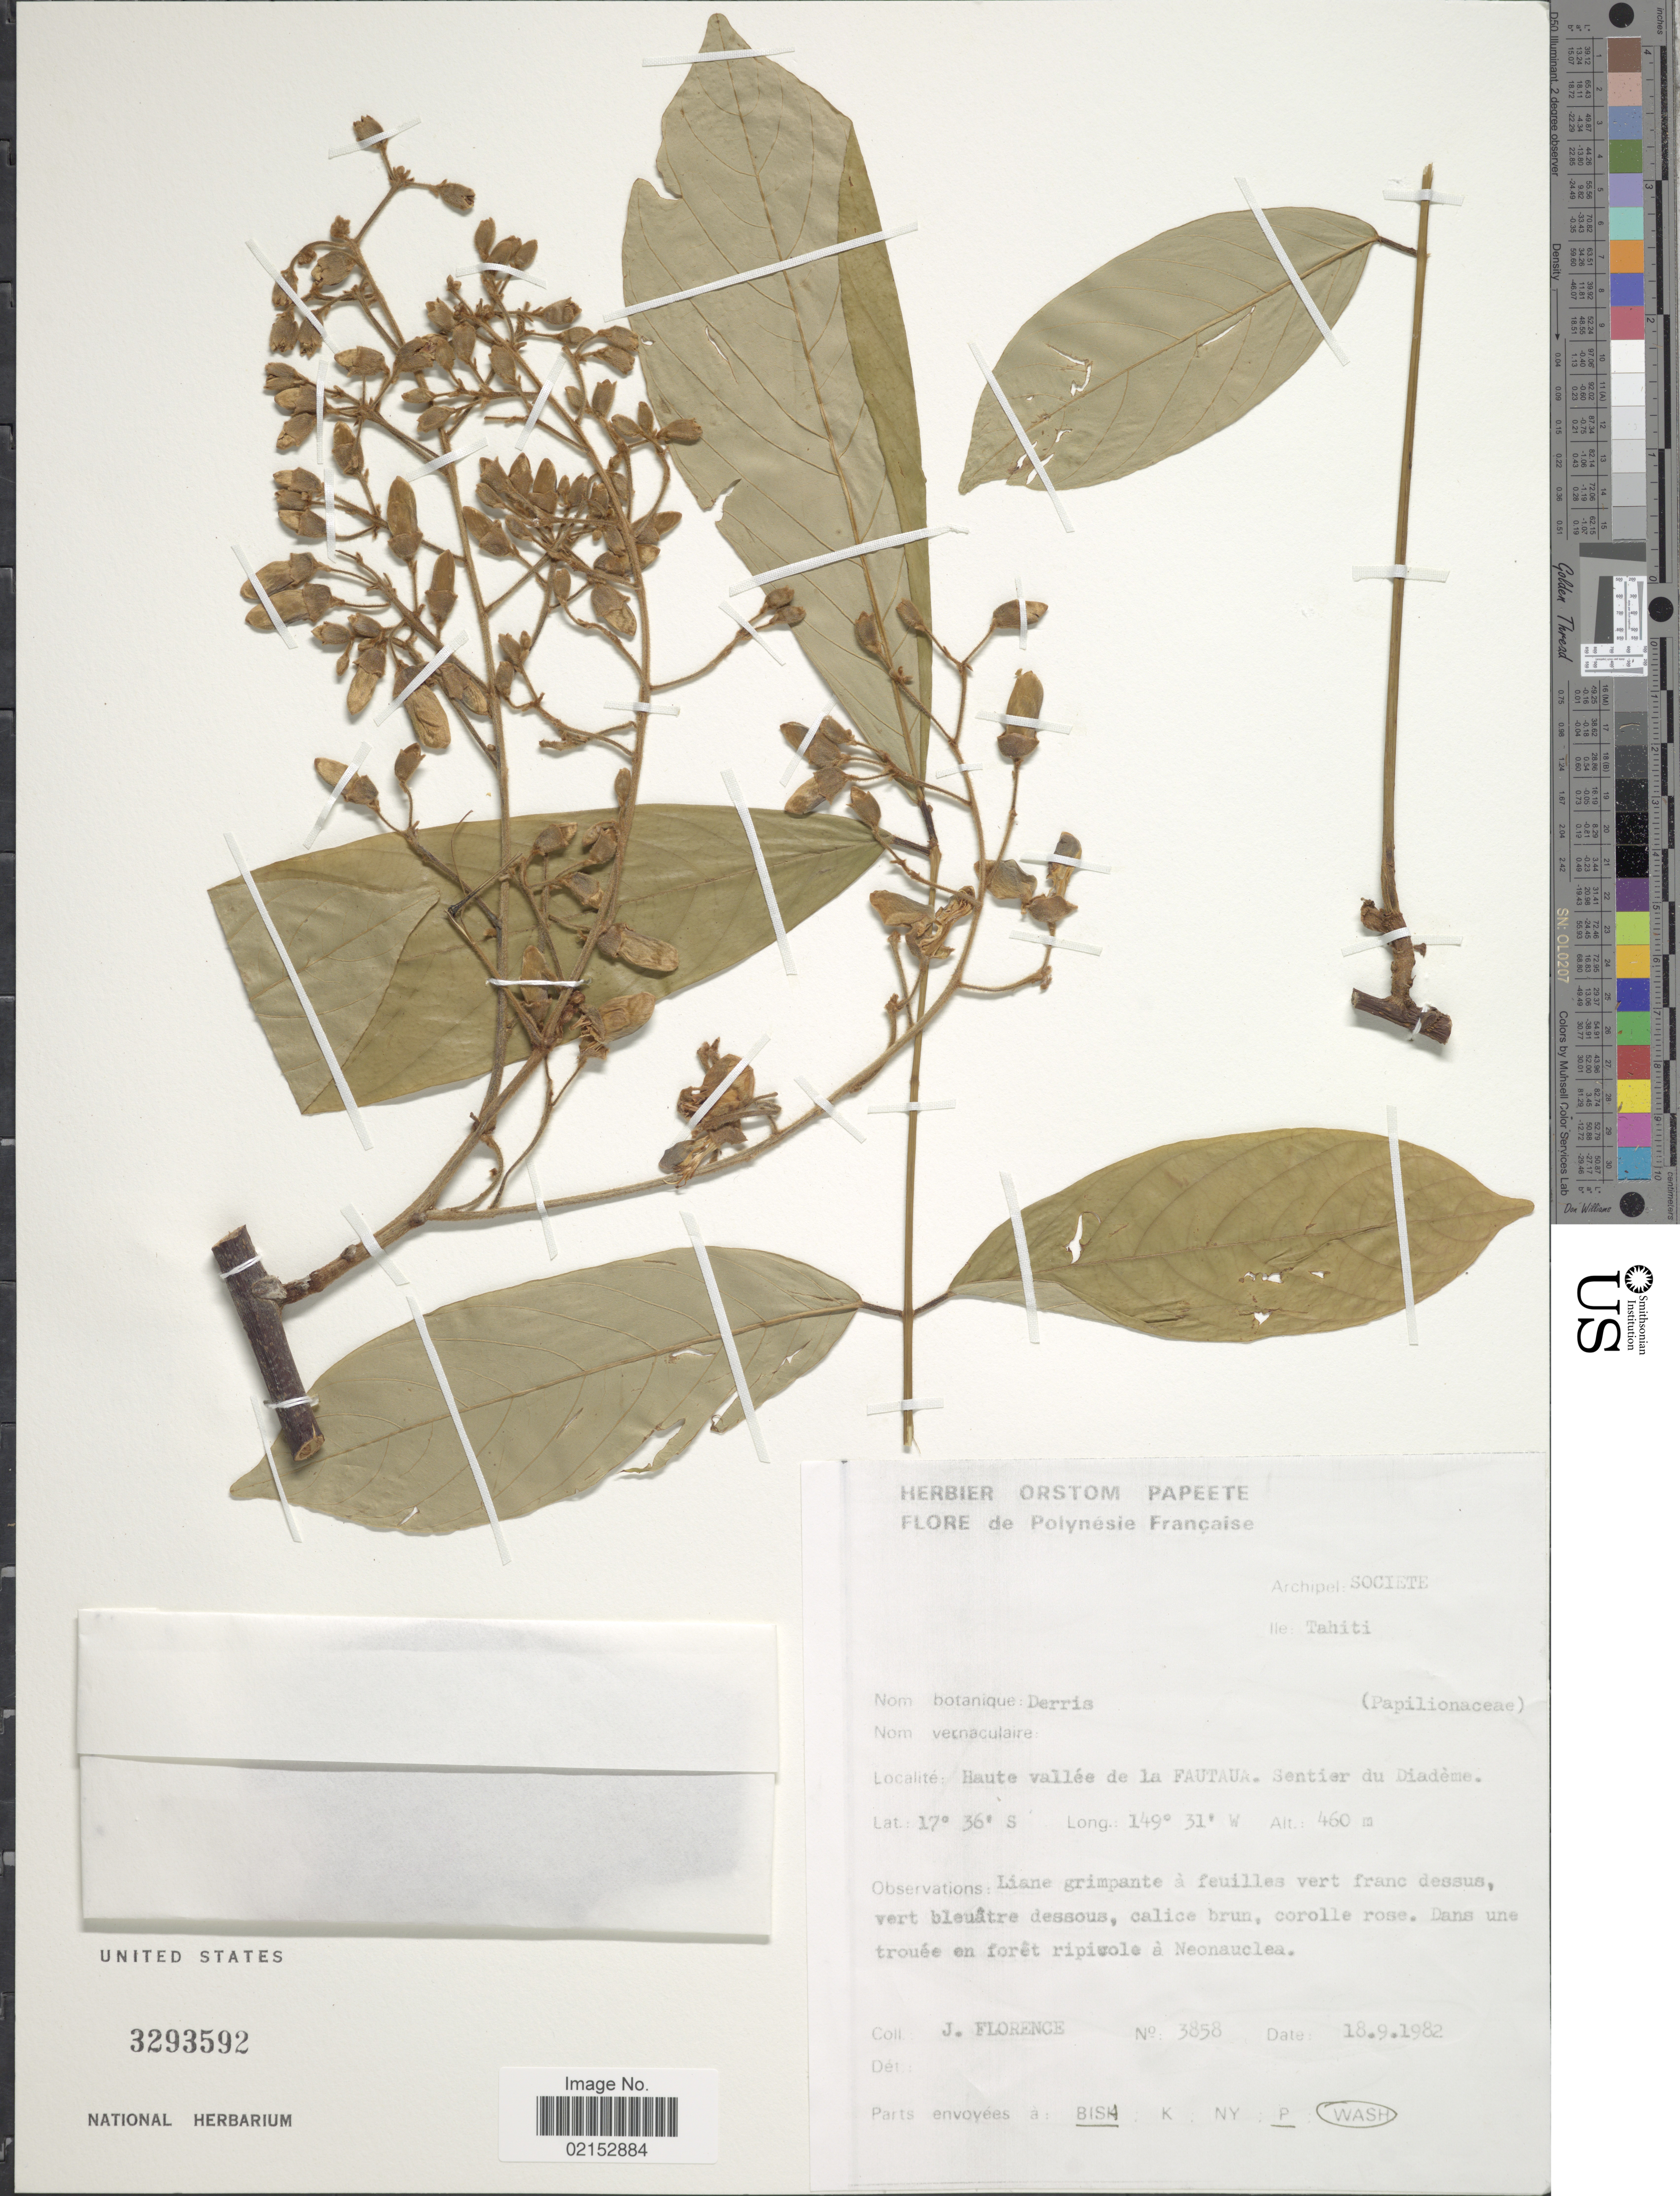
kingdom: Plantae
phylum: Tracheophyta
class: Magnoliopsida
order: Fabales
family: Fabaceae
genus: Derris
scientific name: Derris sp.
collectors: J. Florence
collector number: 3858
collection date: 1982-09-18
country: French Polynesia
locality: Archipel: Societe, Ile Tahiti, Haute vallée de la Fautaua. Sentier du Diadème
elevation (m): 460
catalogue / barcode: US 3293592